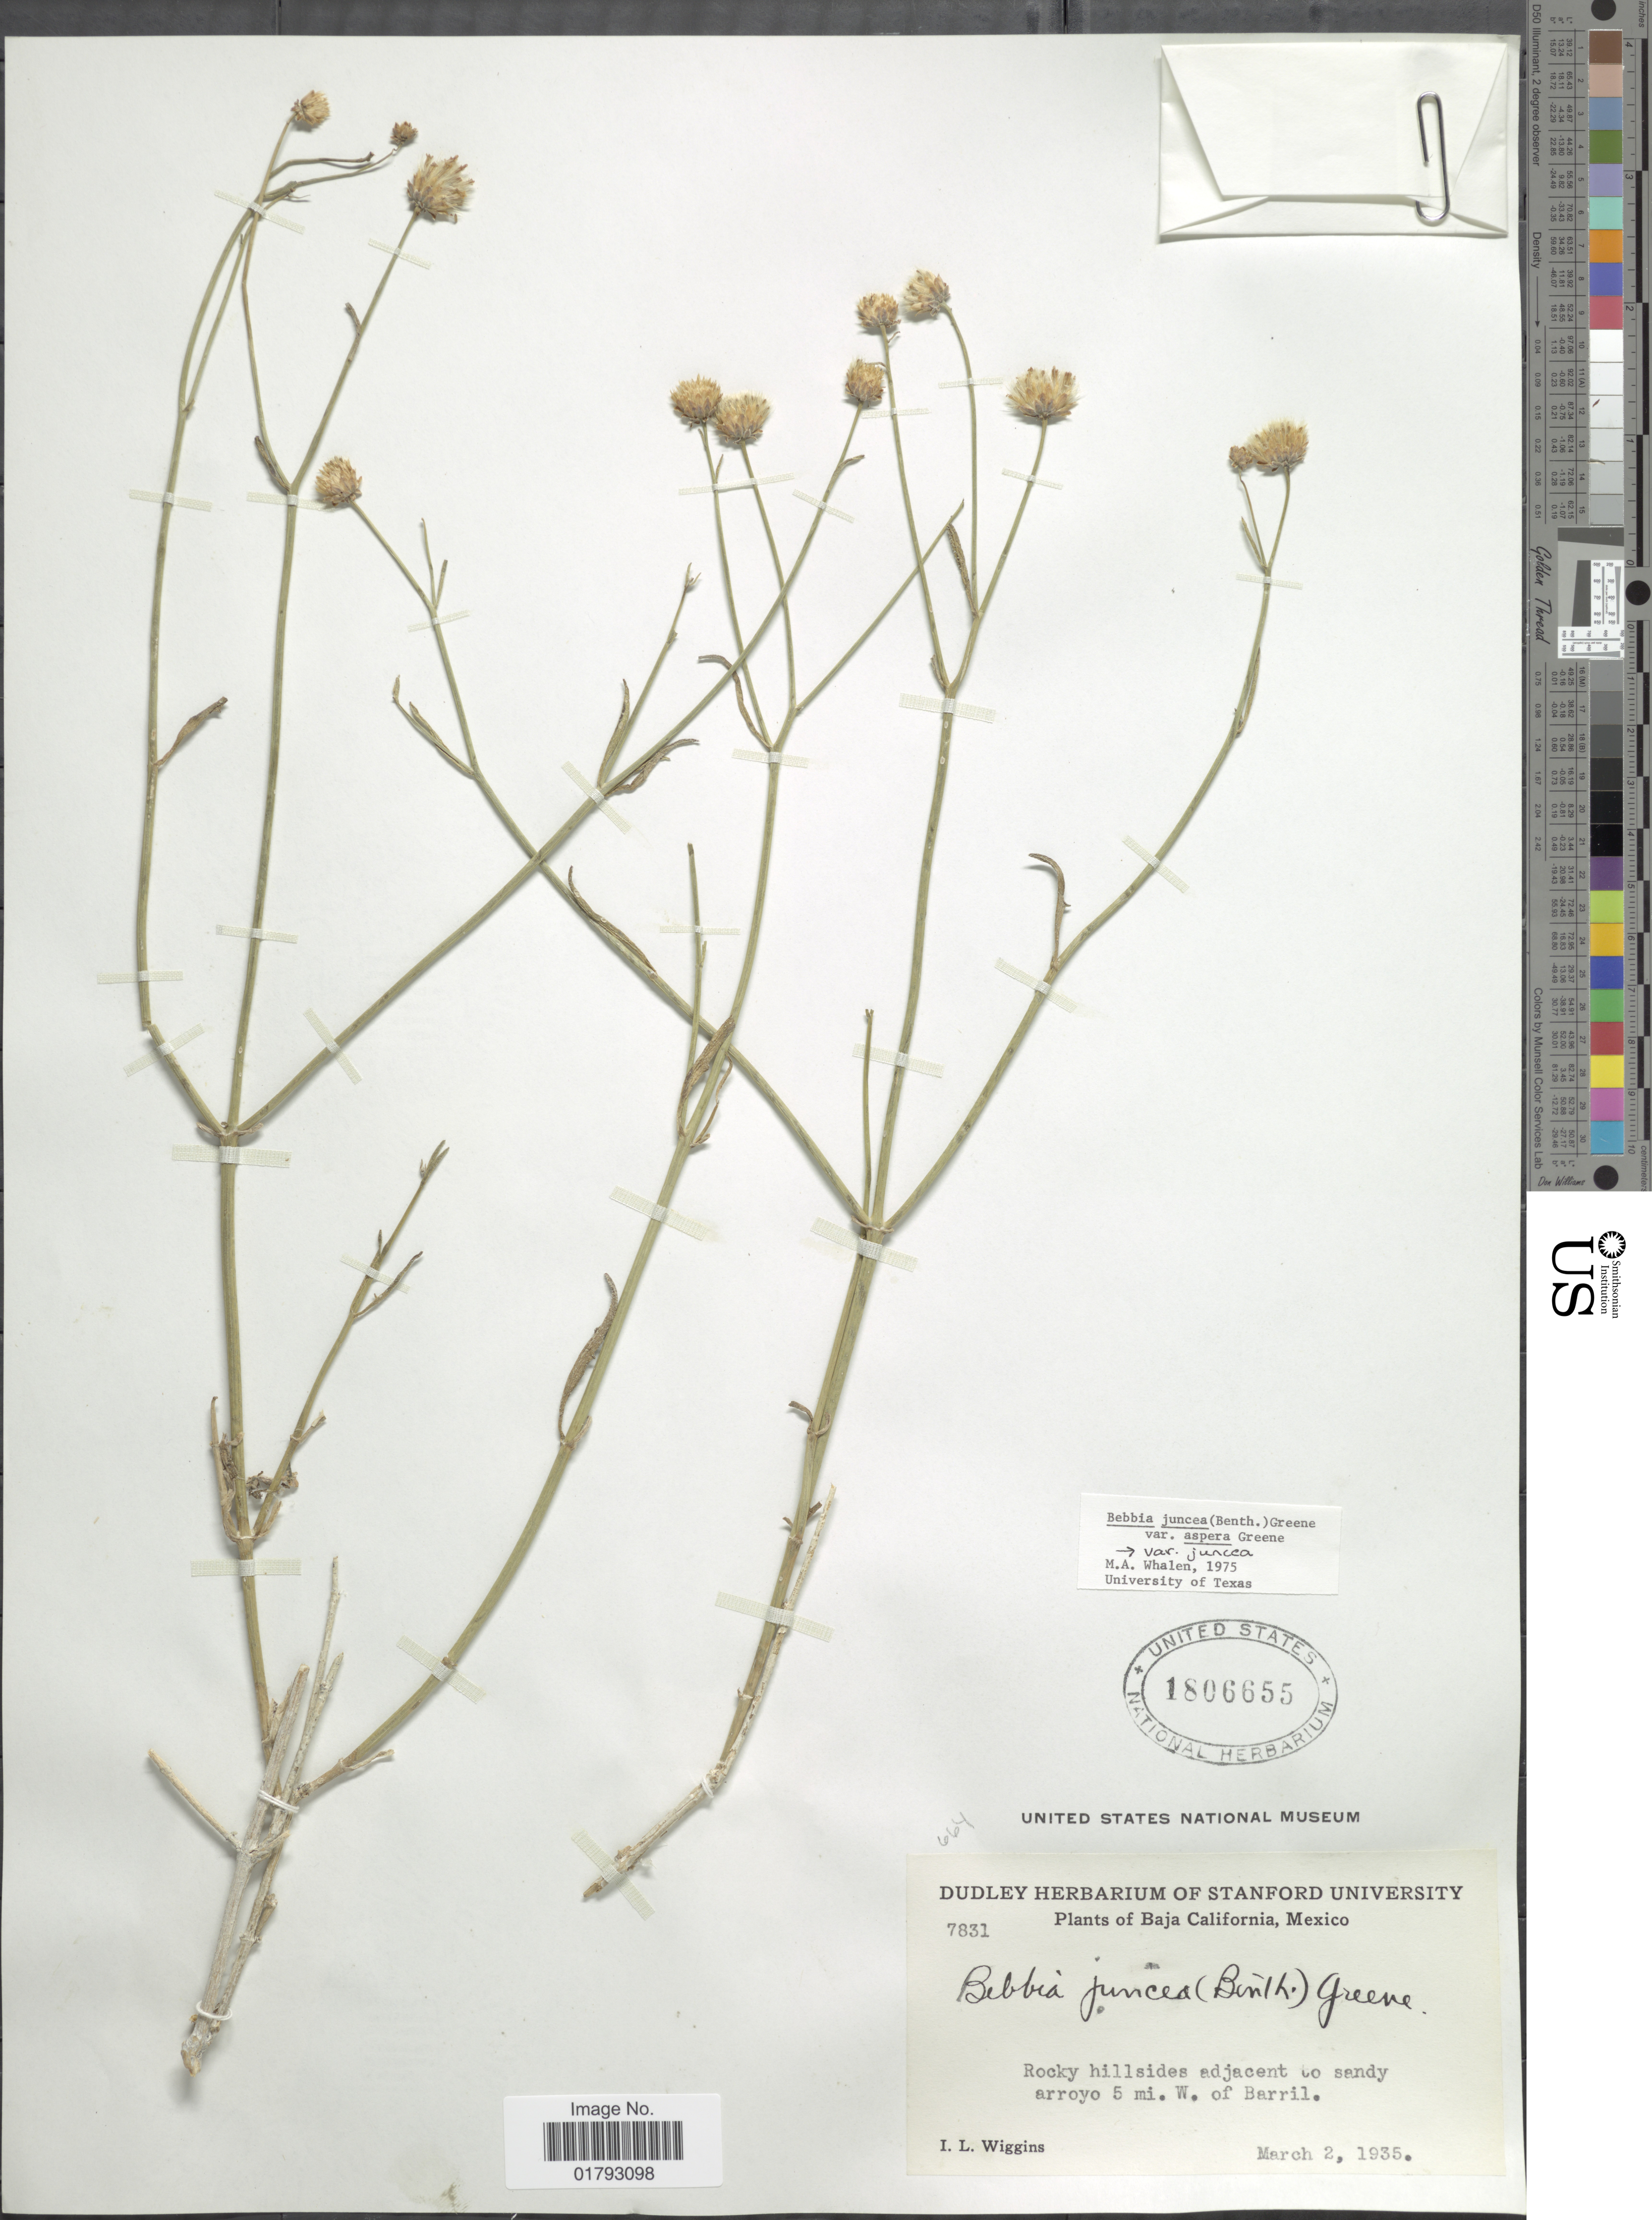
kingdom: Plantae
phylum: Tracheophyta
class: Magnoliopsida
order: Asterales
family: Asteraceae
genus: Bebbia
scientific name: Bebbia juncea var. juncea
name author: (Benth.) Greene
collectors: I. L. Wiggins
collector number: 7831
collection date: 1935-03-02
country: Mexico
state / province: Baja California Sur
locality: Baja California, Mexico. Rocky hillsides adjacent to Sandy Arroyo 5 mi. W of Barril.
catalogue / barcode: US 1806655